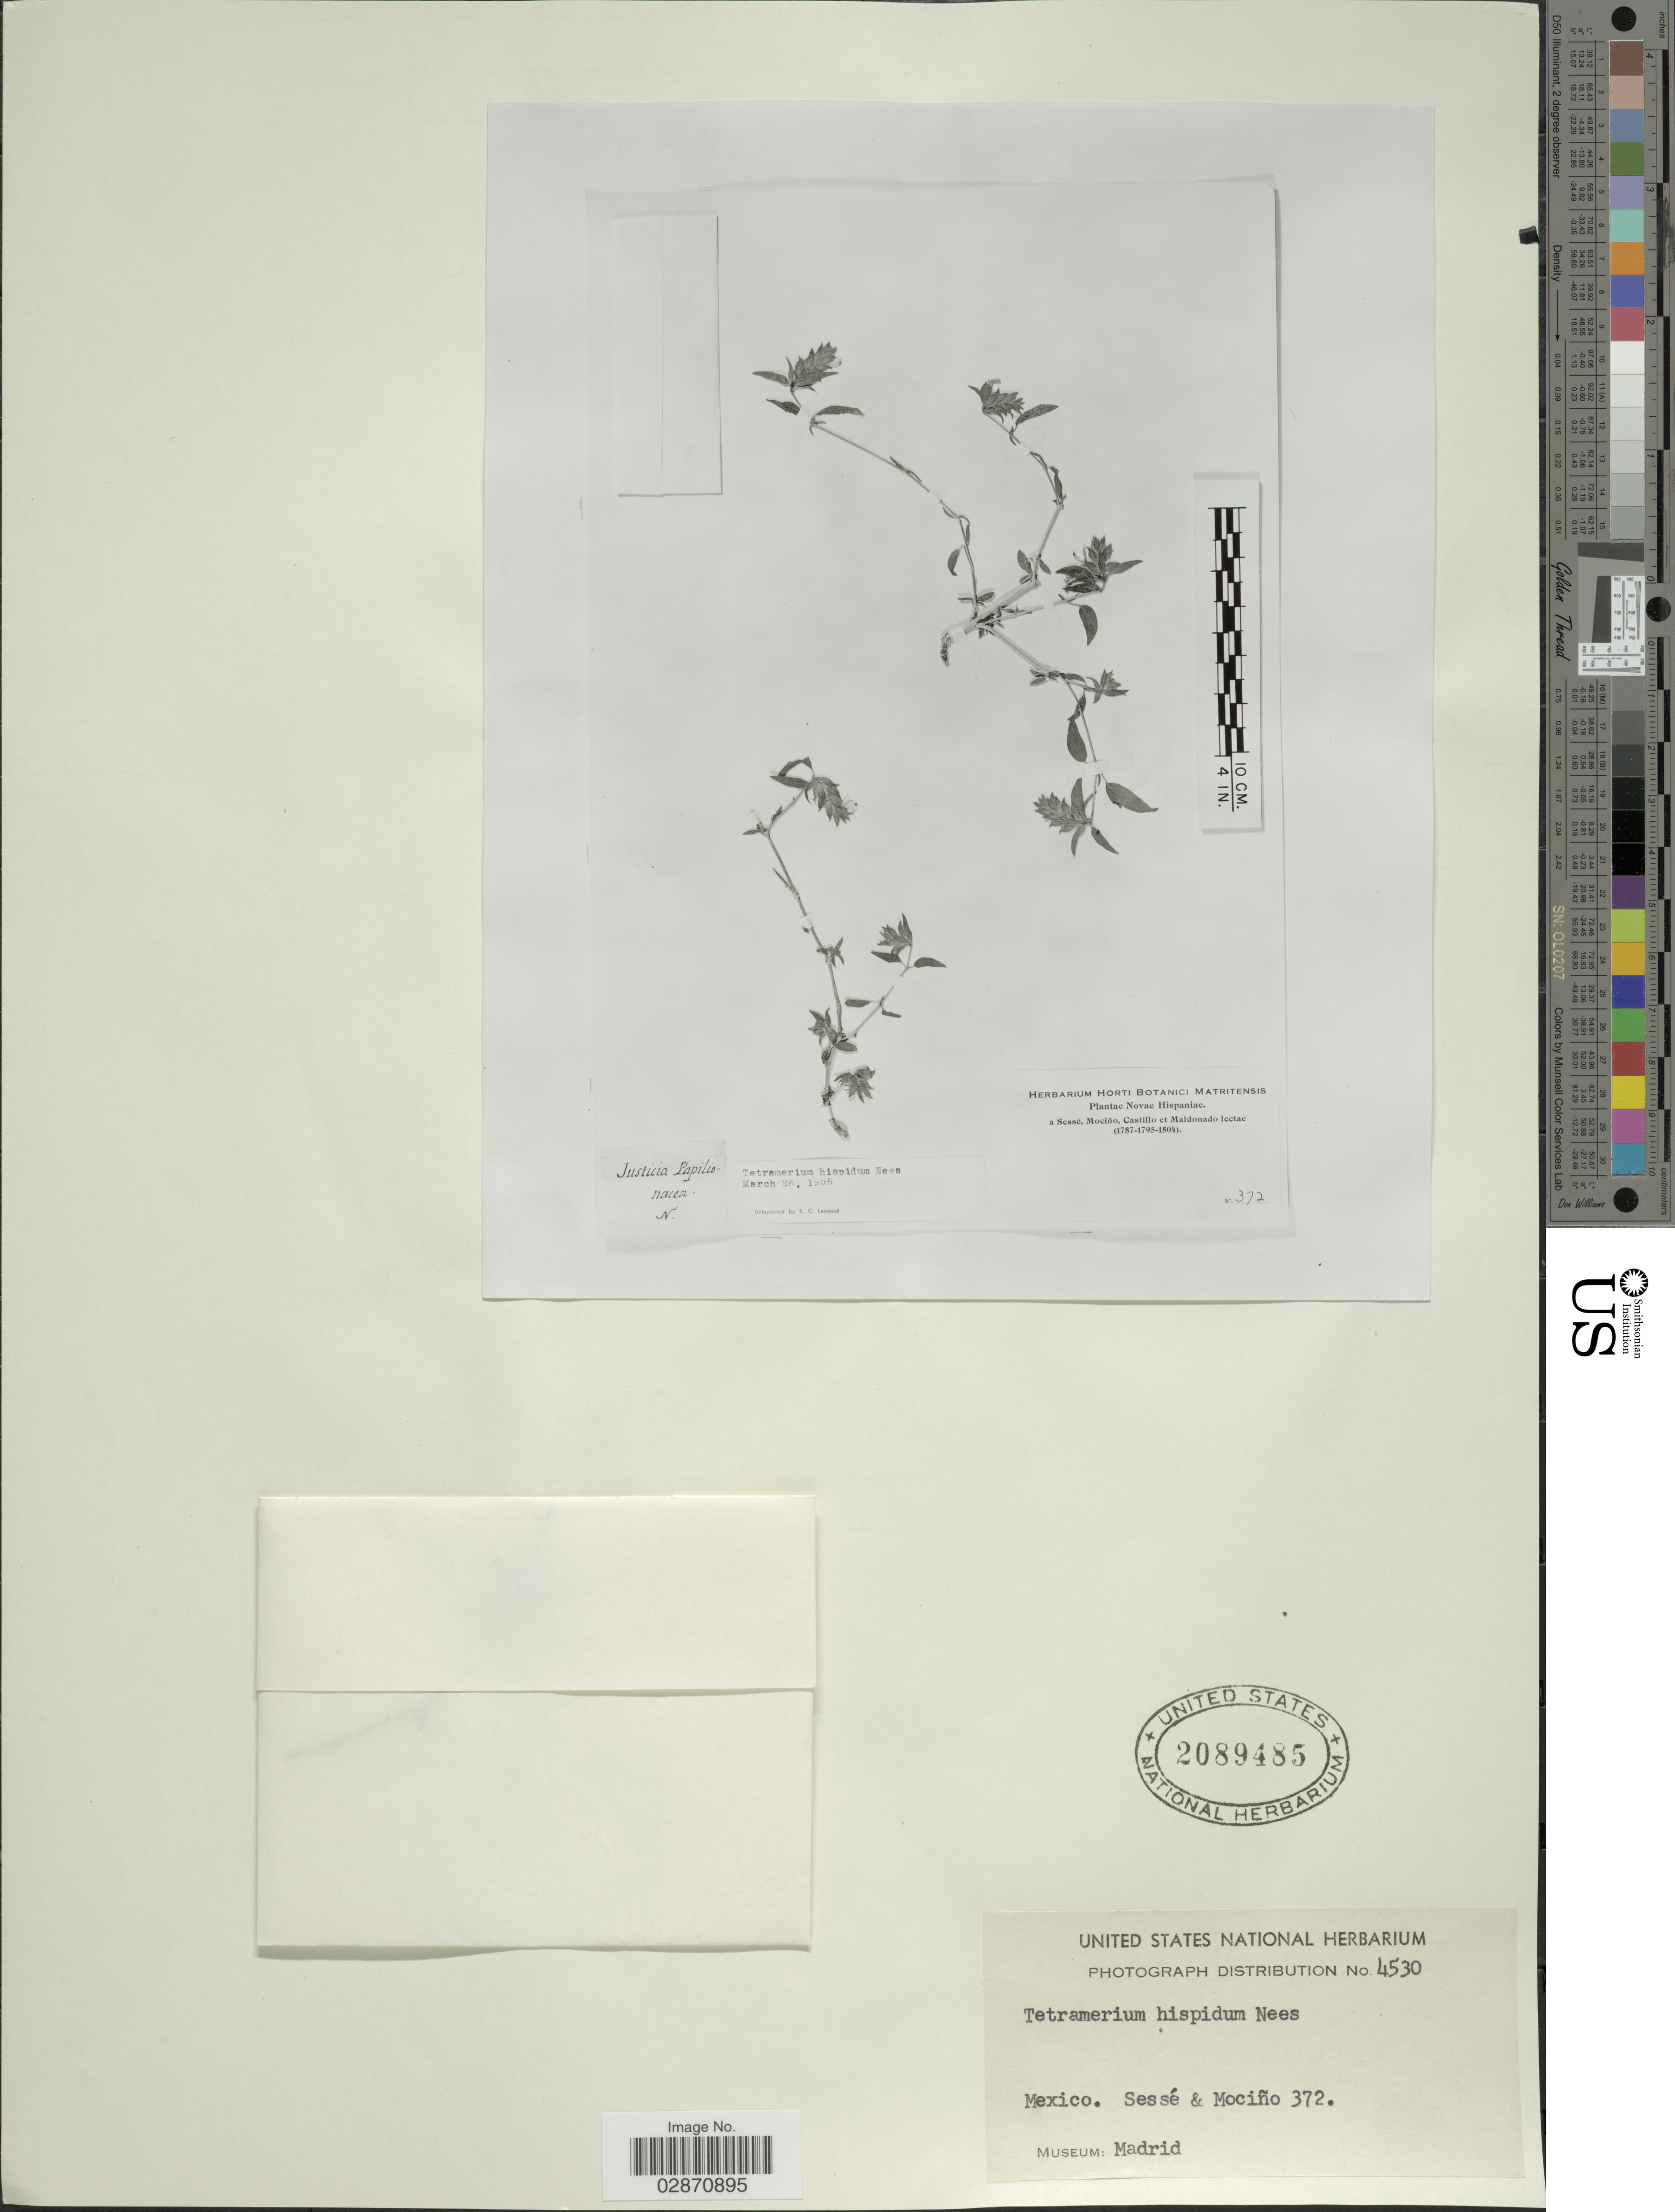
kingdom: Plantae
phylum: Tracheophyta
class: Magnoliopsida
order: Lamiales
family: Acanthaceae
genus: Tetramerium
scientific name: Tetramerium nervosum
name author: Nees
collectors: Sessé, --, Mociño, Castillo, -- & Maldonado, --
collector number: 372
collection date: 1787/1804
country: Mexico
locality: Novae Hispaniae.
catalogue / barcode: US 2089485